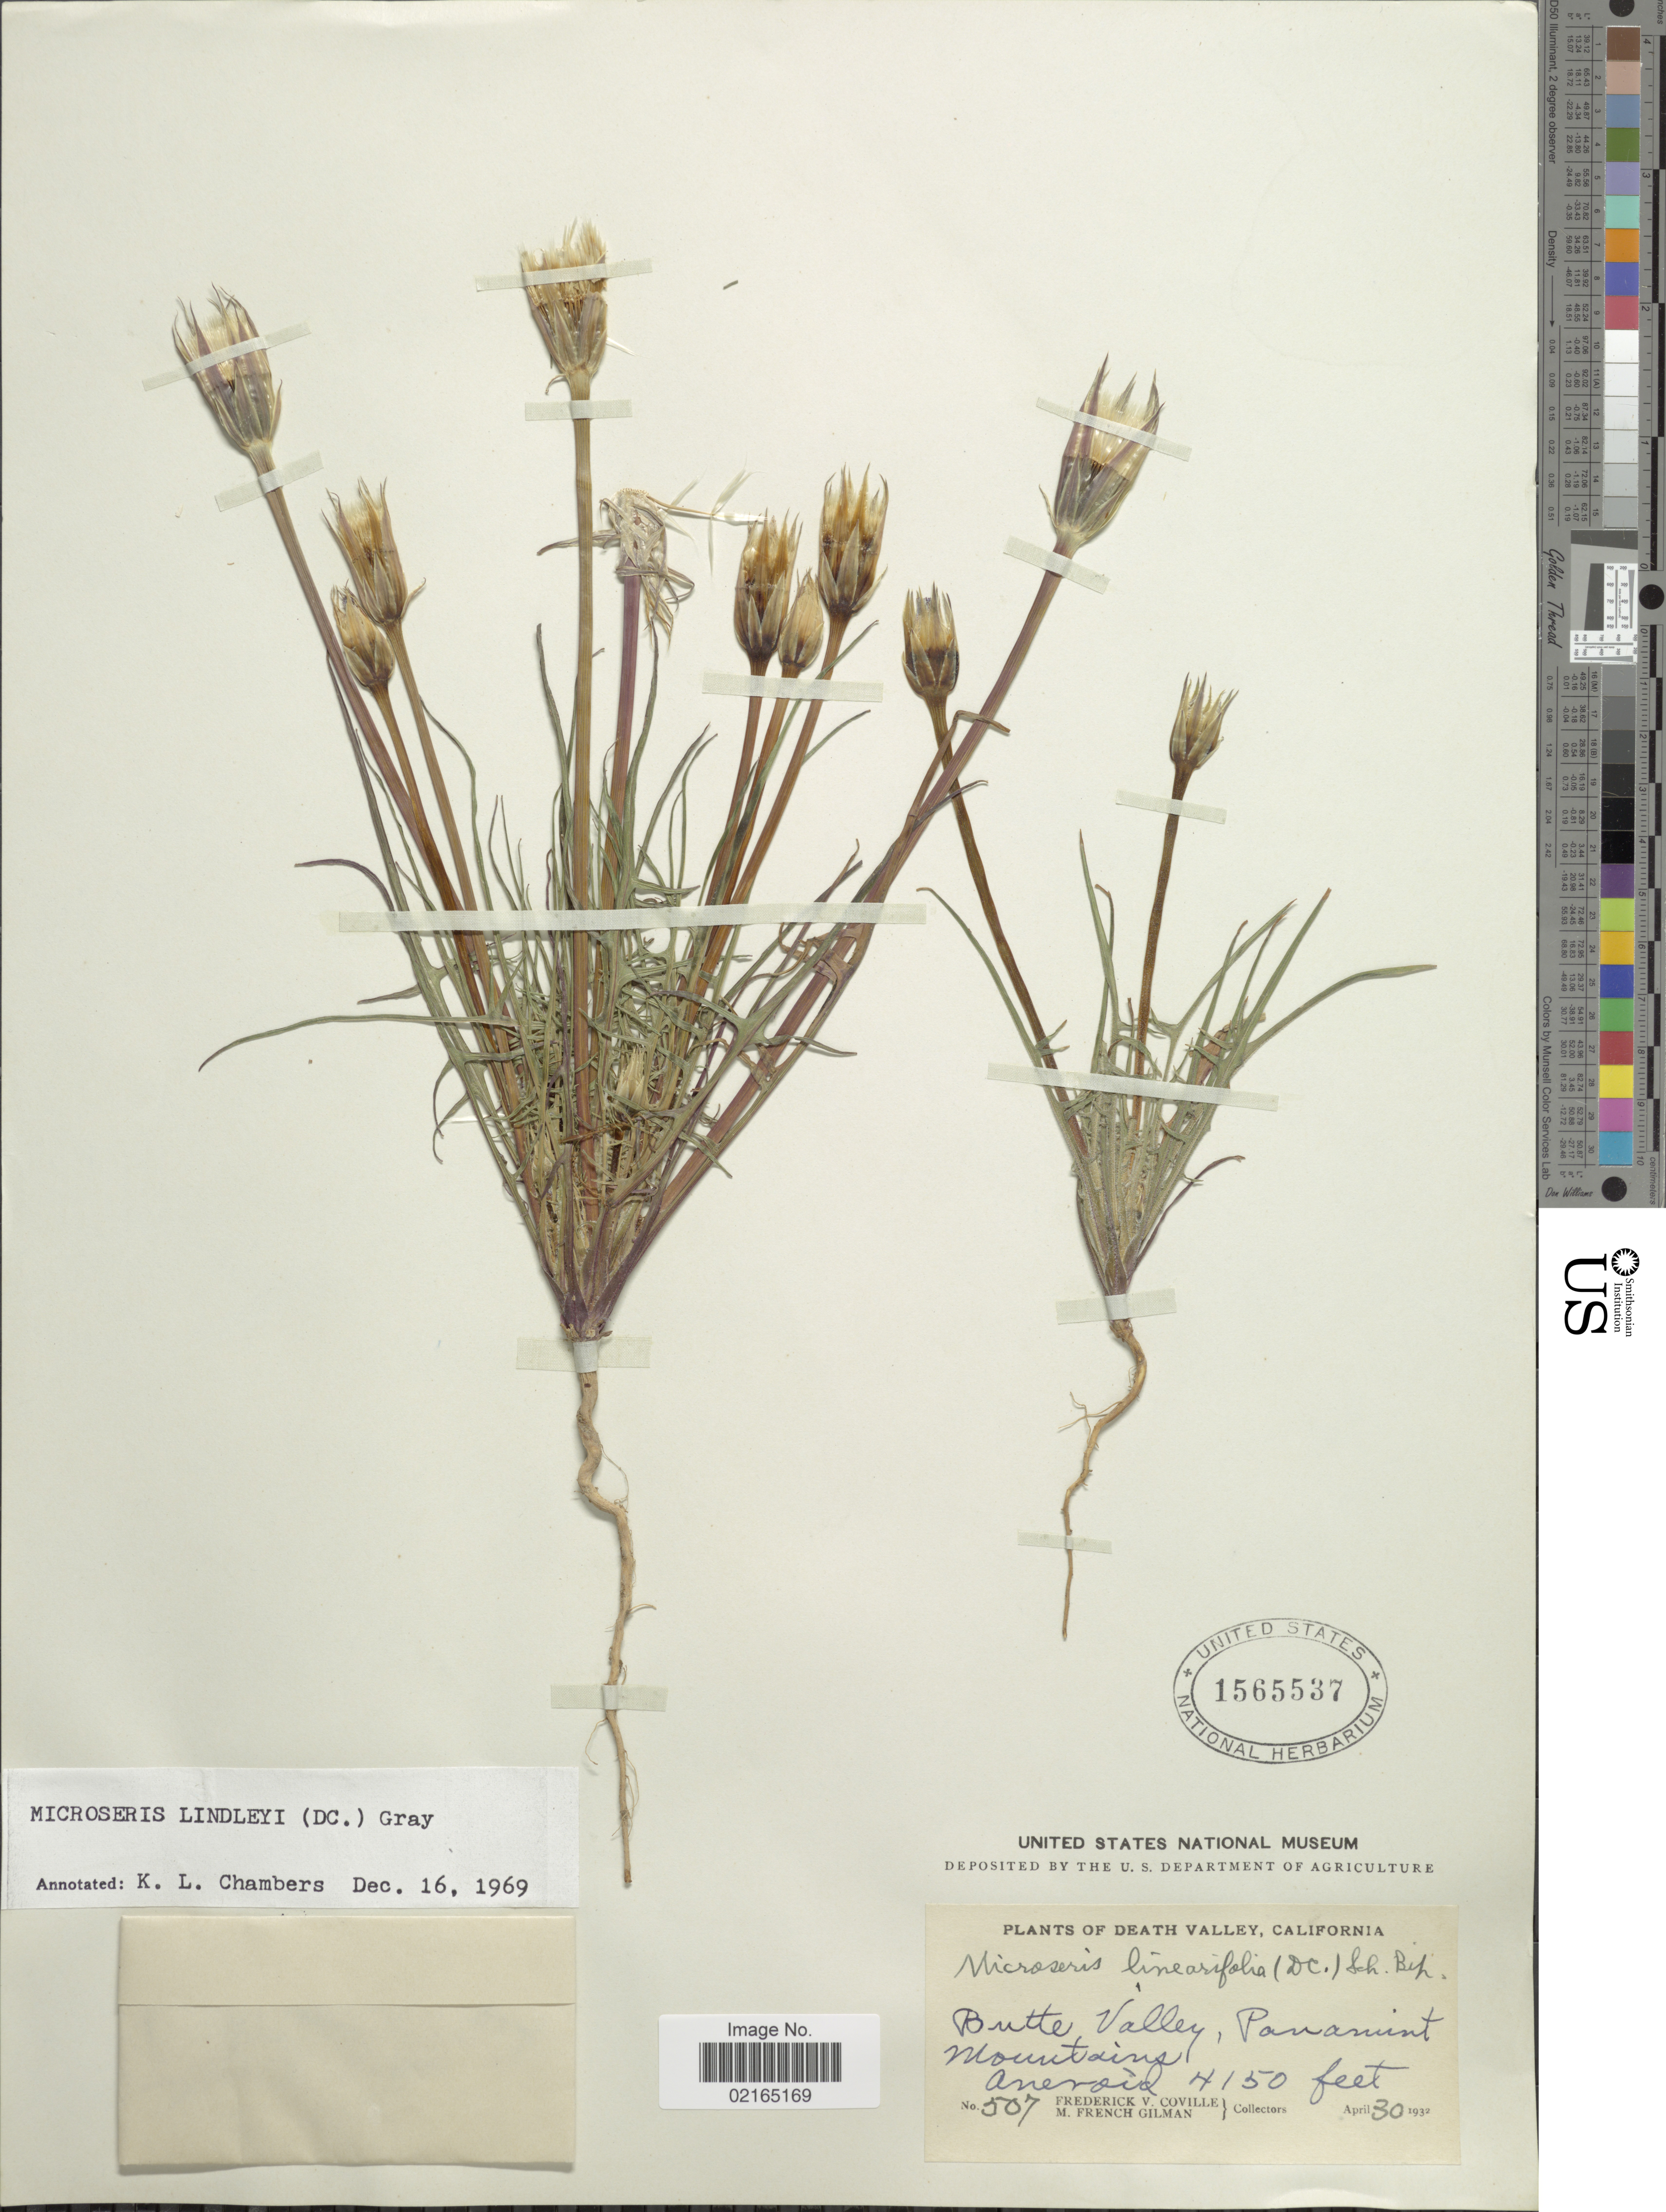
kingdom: Plantae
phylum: Tracheophyta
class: Magnoliopsida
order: Asterales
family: Asteraceae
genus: Uropappus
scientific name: Uropappus lindleyi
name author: (DC.) Nutt.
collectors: F. V. Coville & M. F. Gilman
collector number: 507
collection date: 1932-04-30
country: United States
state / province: California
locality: Death Valley, Butte Valley, Panamint Mountains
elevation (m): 1265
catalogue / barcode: US 1565537